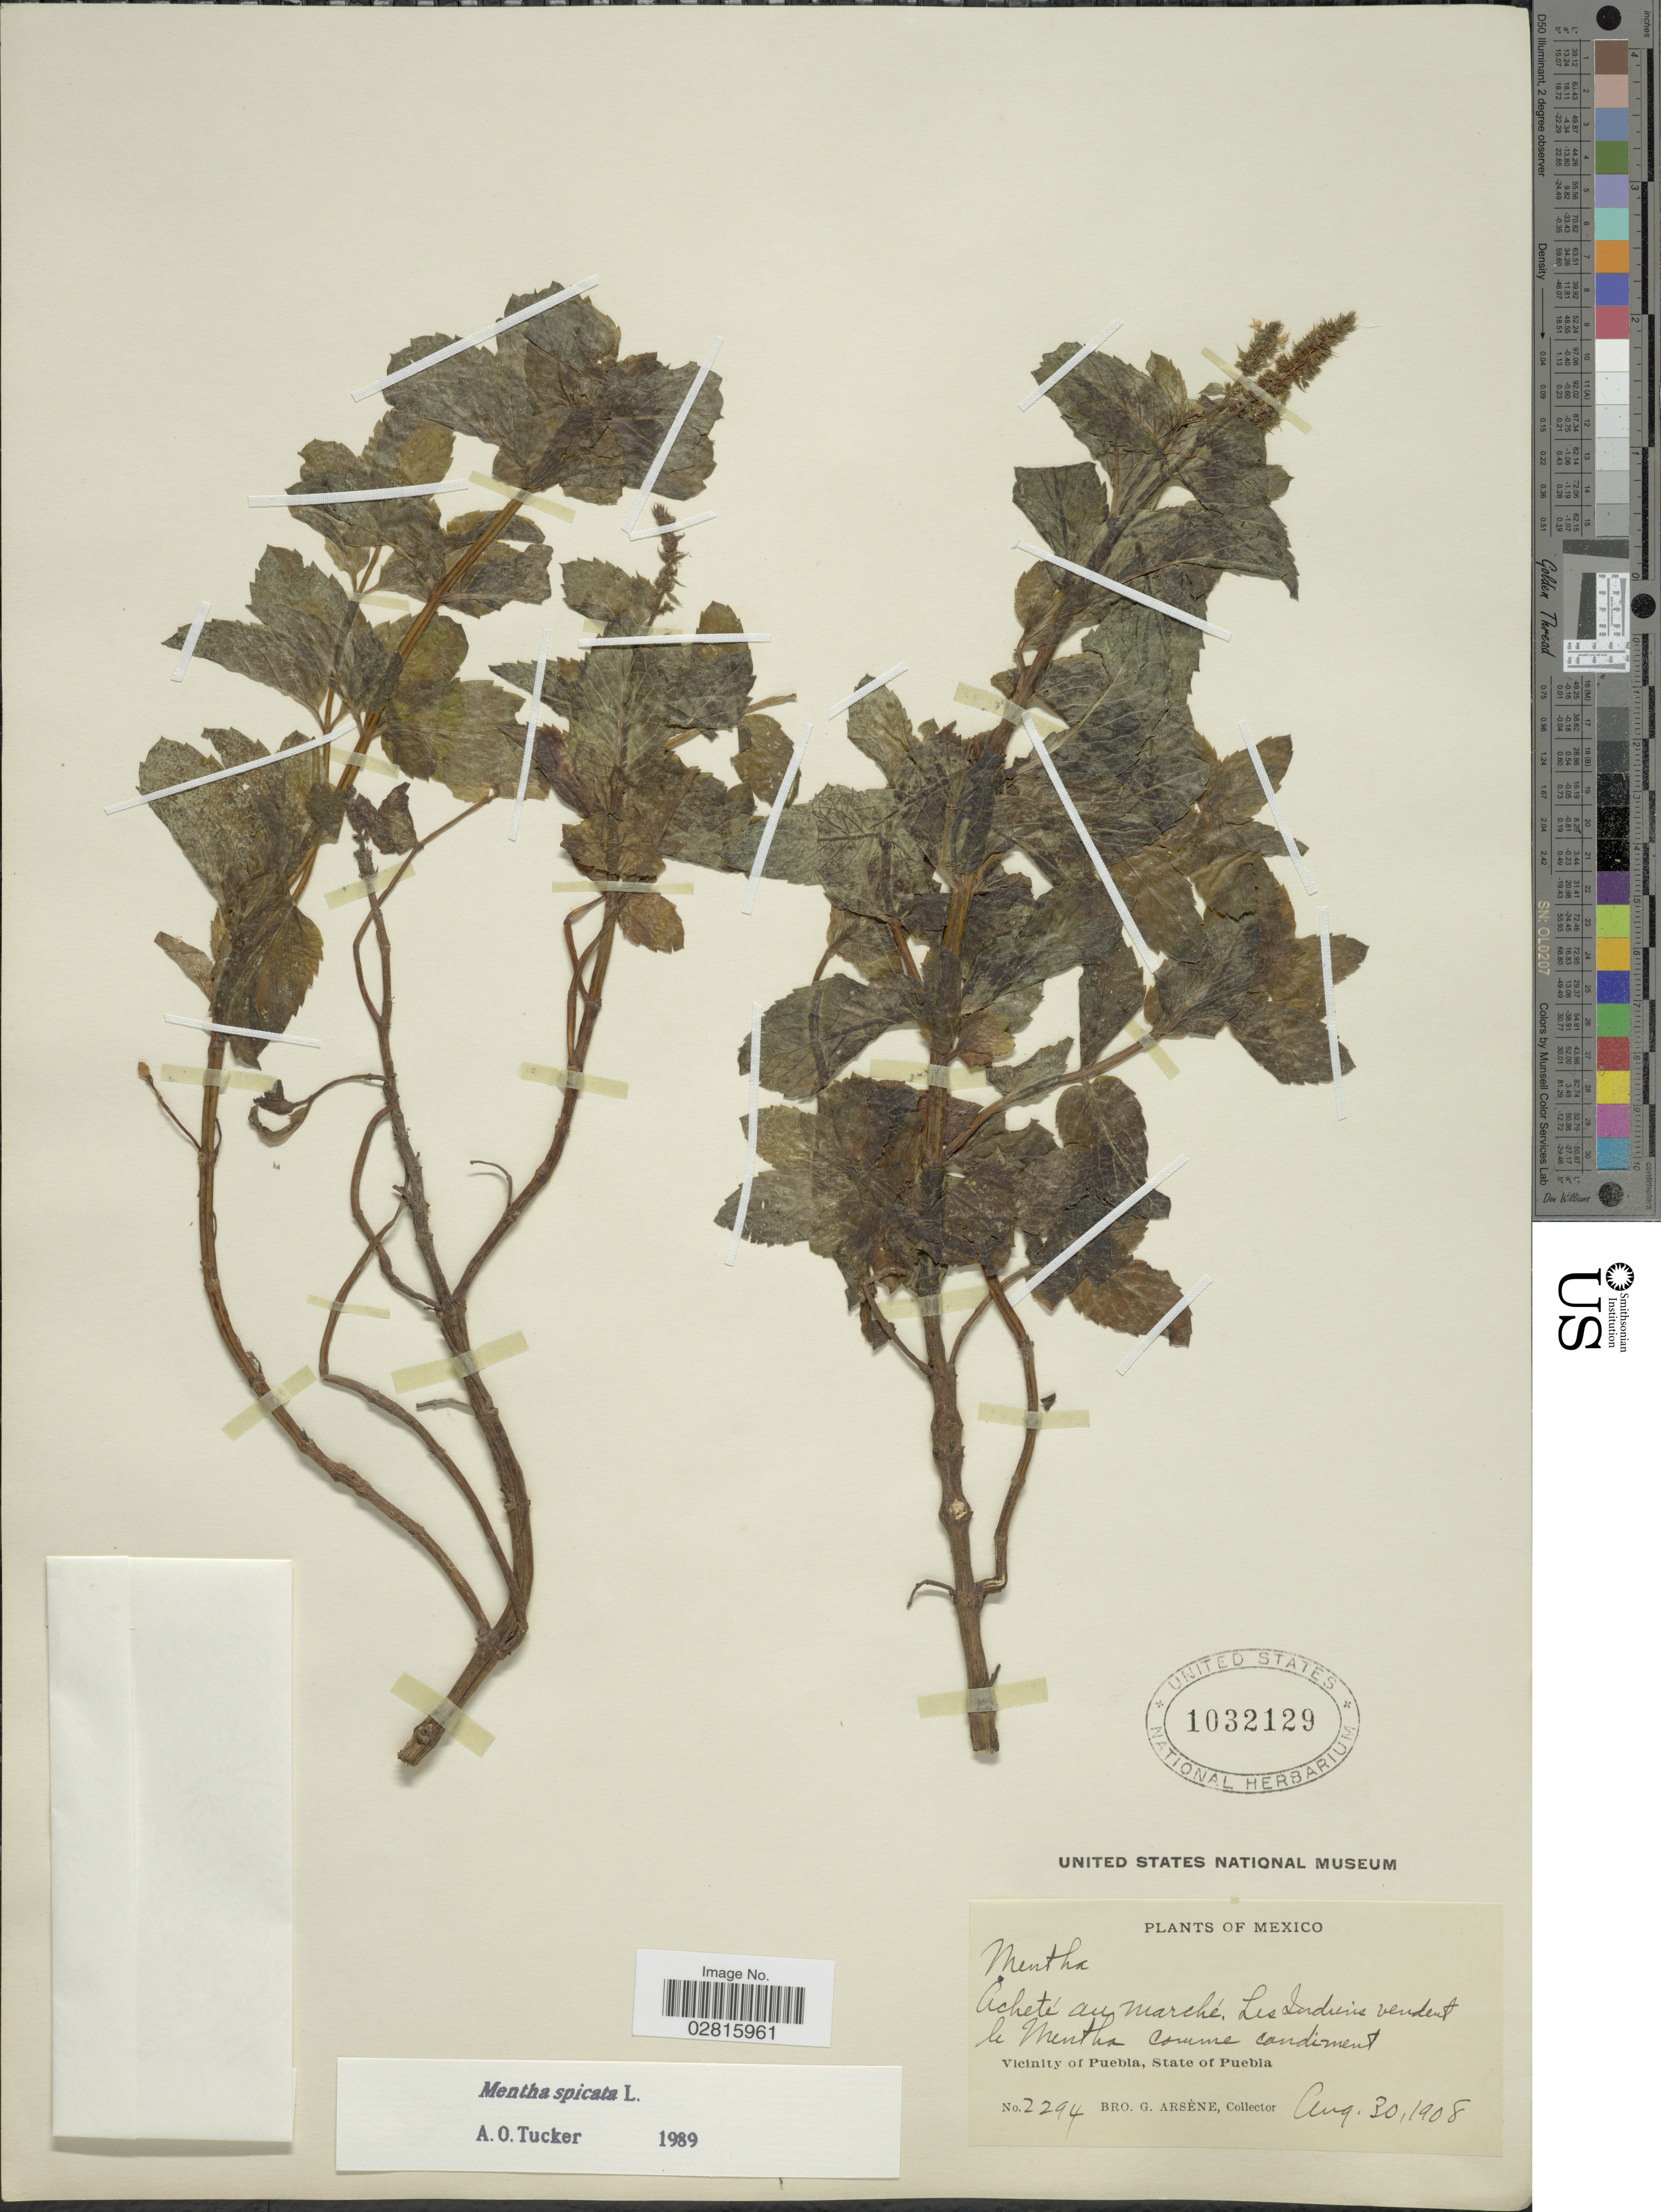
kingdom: Plantae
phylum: Tracheophyta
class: Magnoliopsida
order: Lamiales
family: Lamiaceae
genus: Mentha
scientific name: Mentha spicata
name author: L.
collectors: Bro. G. Arsène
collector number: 2294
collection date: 1908-08-30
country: Mexico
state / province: Puebla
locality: Vicinity of Puebla, State of Puebla.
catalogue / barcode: US 1032129